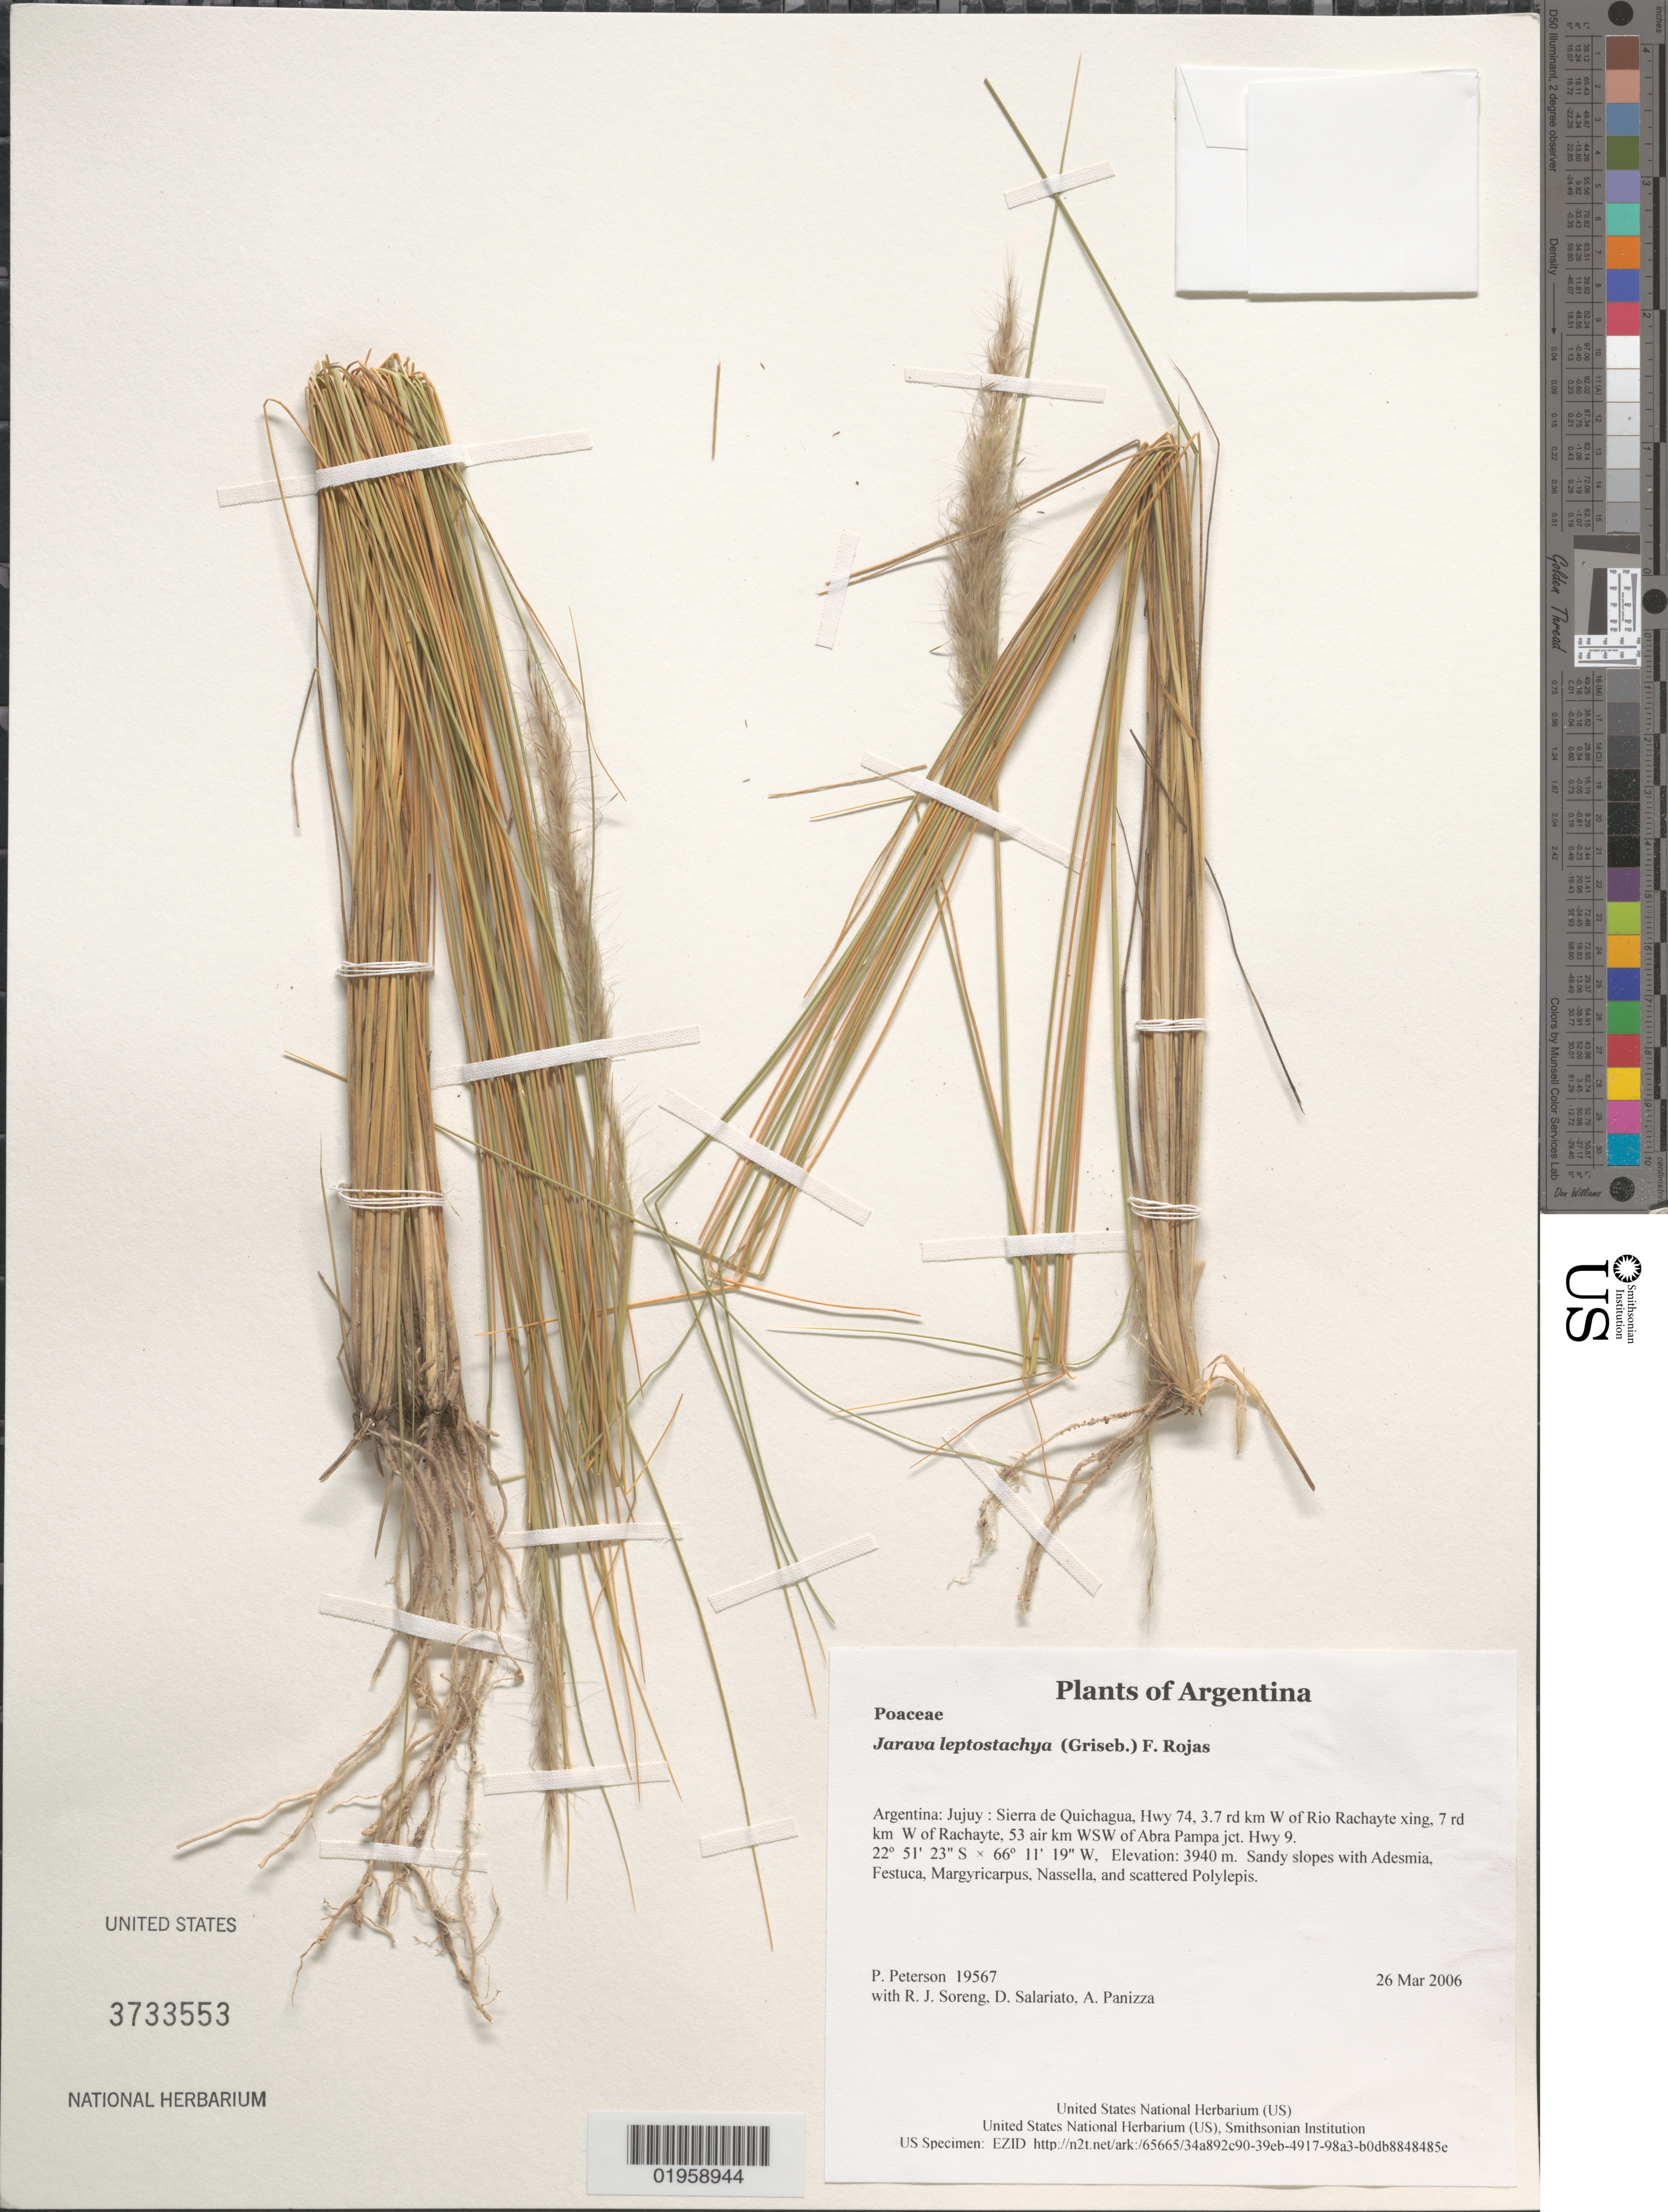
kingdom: Plantae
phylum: Tracheophyta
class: Liliopsida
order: Poales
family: Poaceae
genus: Jarava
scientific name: Jarava leptostachya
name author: (Griseb.) F. Rojas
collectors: P. M. Peterson, R. J. Soreng, D. Salariato & A. Panizza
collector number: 19567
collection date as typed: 26 Mar 2006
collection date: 2006-03-26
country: Argentina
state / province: Jujuy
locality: Sierra de Quichagua, Hwy 74, 3.7 rd km W of Rio Rachayte xing, 7 rd km W of Rachayte, 53 air km WSW of Abra Pampa jct. Hwy 9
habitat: Sandy slopes with Adesmia, Festuca, Margyricarpus, Nassella, and scattered Polylepis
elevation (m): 3940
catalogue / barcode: US 3733553